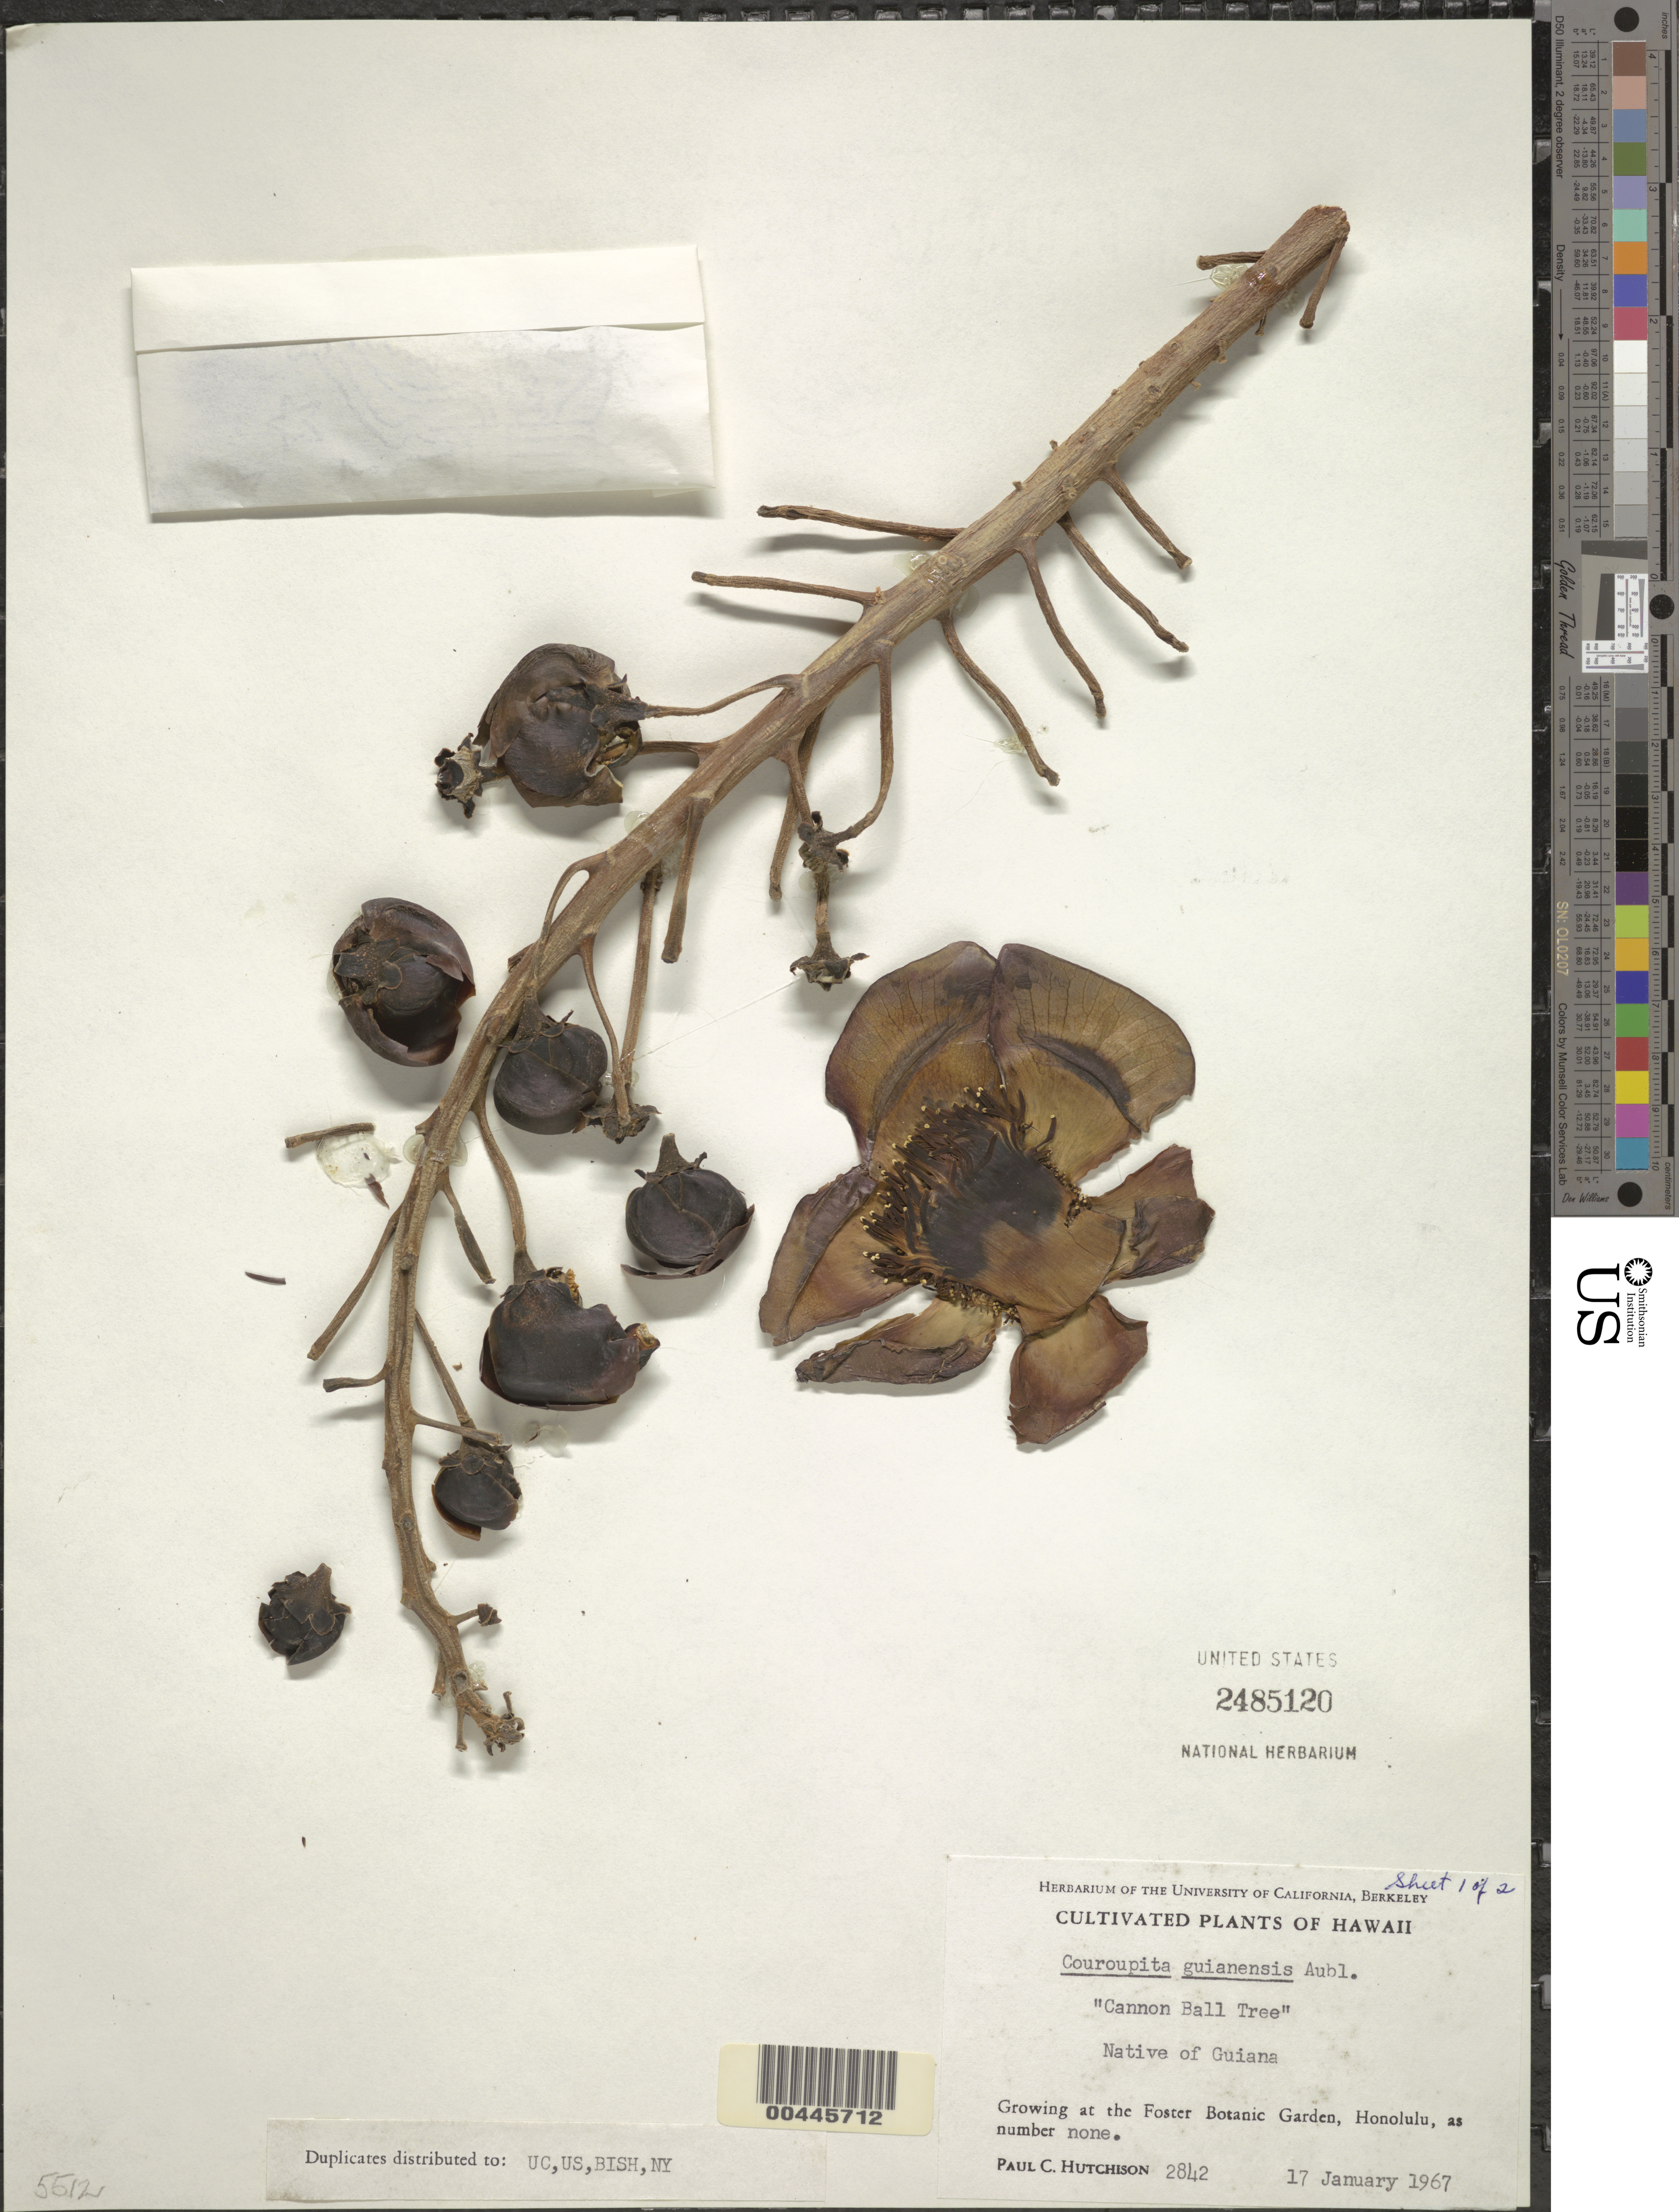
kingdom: Plantae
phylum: Tracheophyta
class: Magnoliopsida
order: Ericales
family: Lecythidaceae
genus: Couroupita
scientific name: Couroupita guianensis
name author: Aubl.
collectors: P. C. Hutchison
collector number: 2842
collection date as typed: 17 Jan 1967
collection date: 1967-01-17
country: United States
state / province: Hawaii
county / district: Honolulu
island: Oahu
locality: Honolulu, Foster Botanic Garden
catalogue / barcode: US 2485120